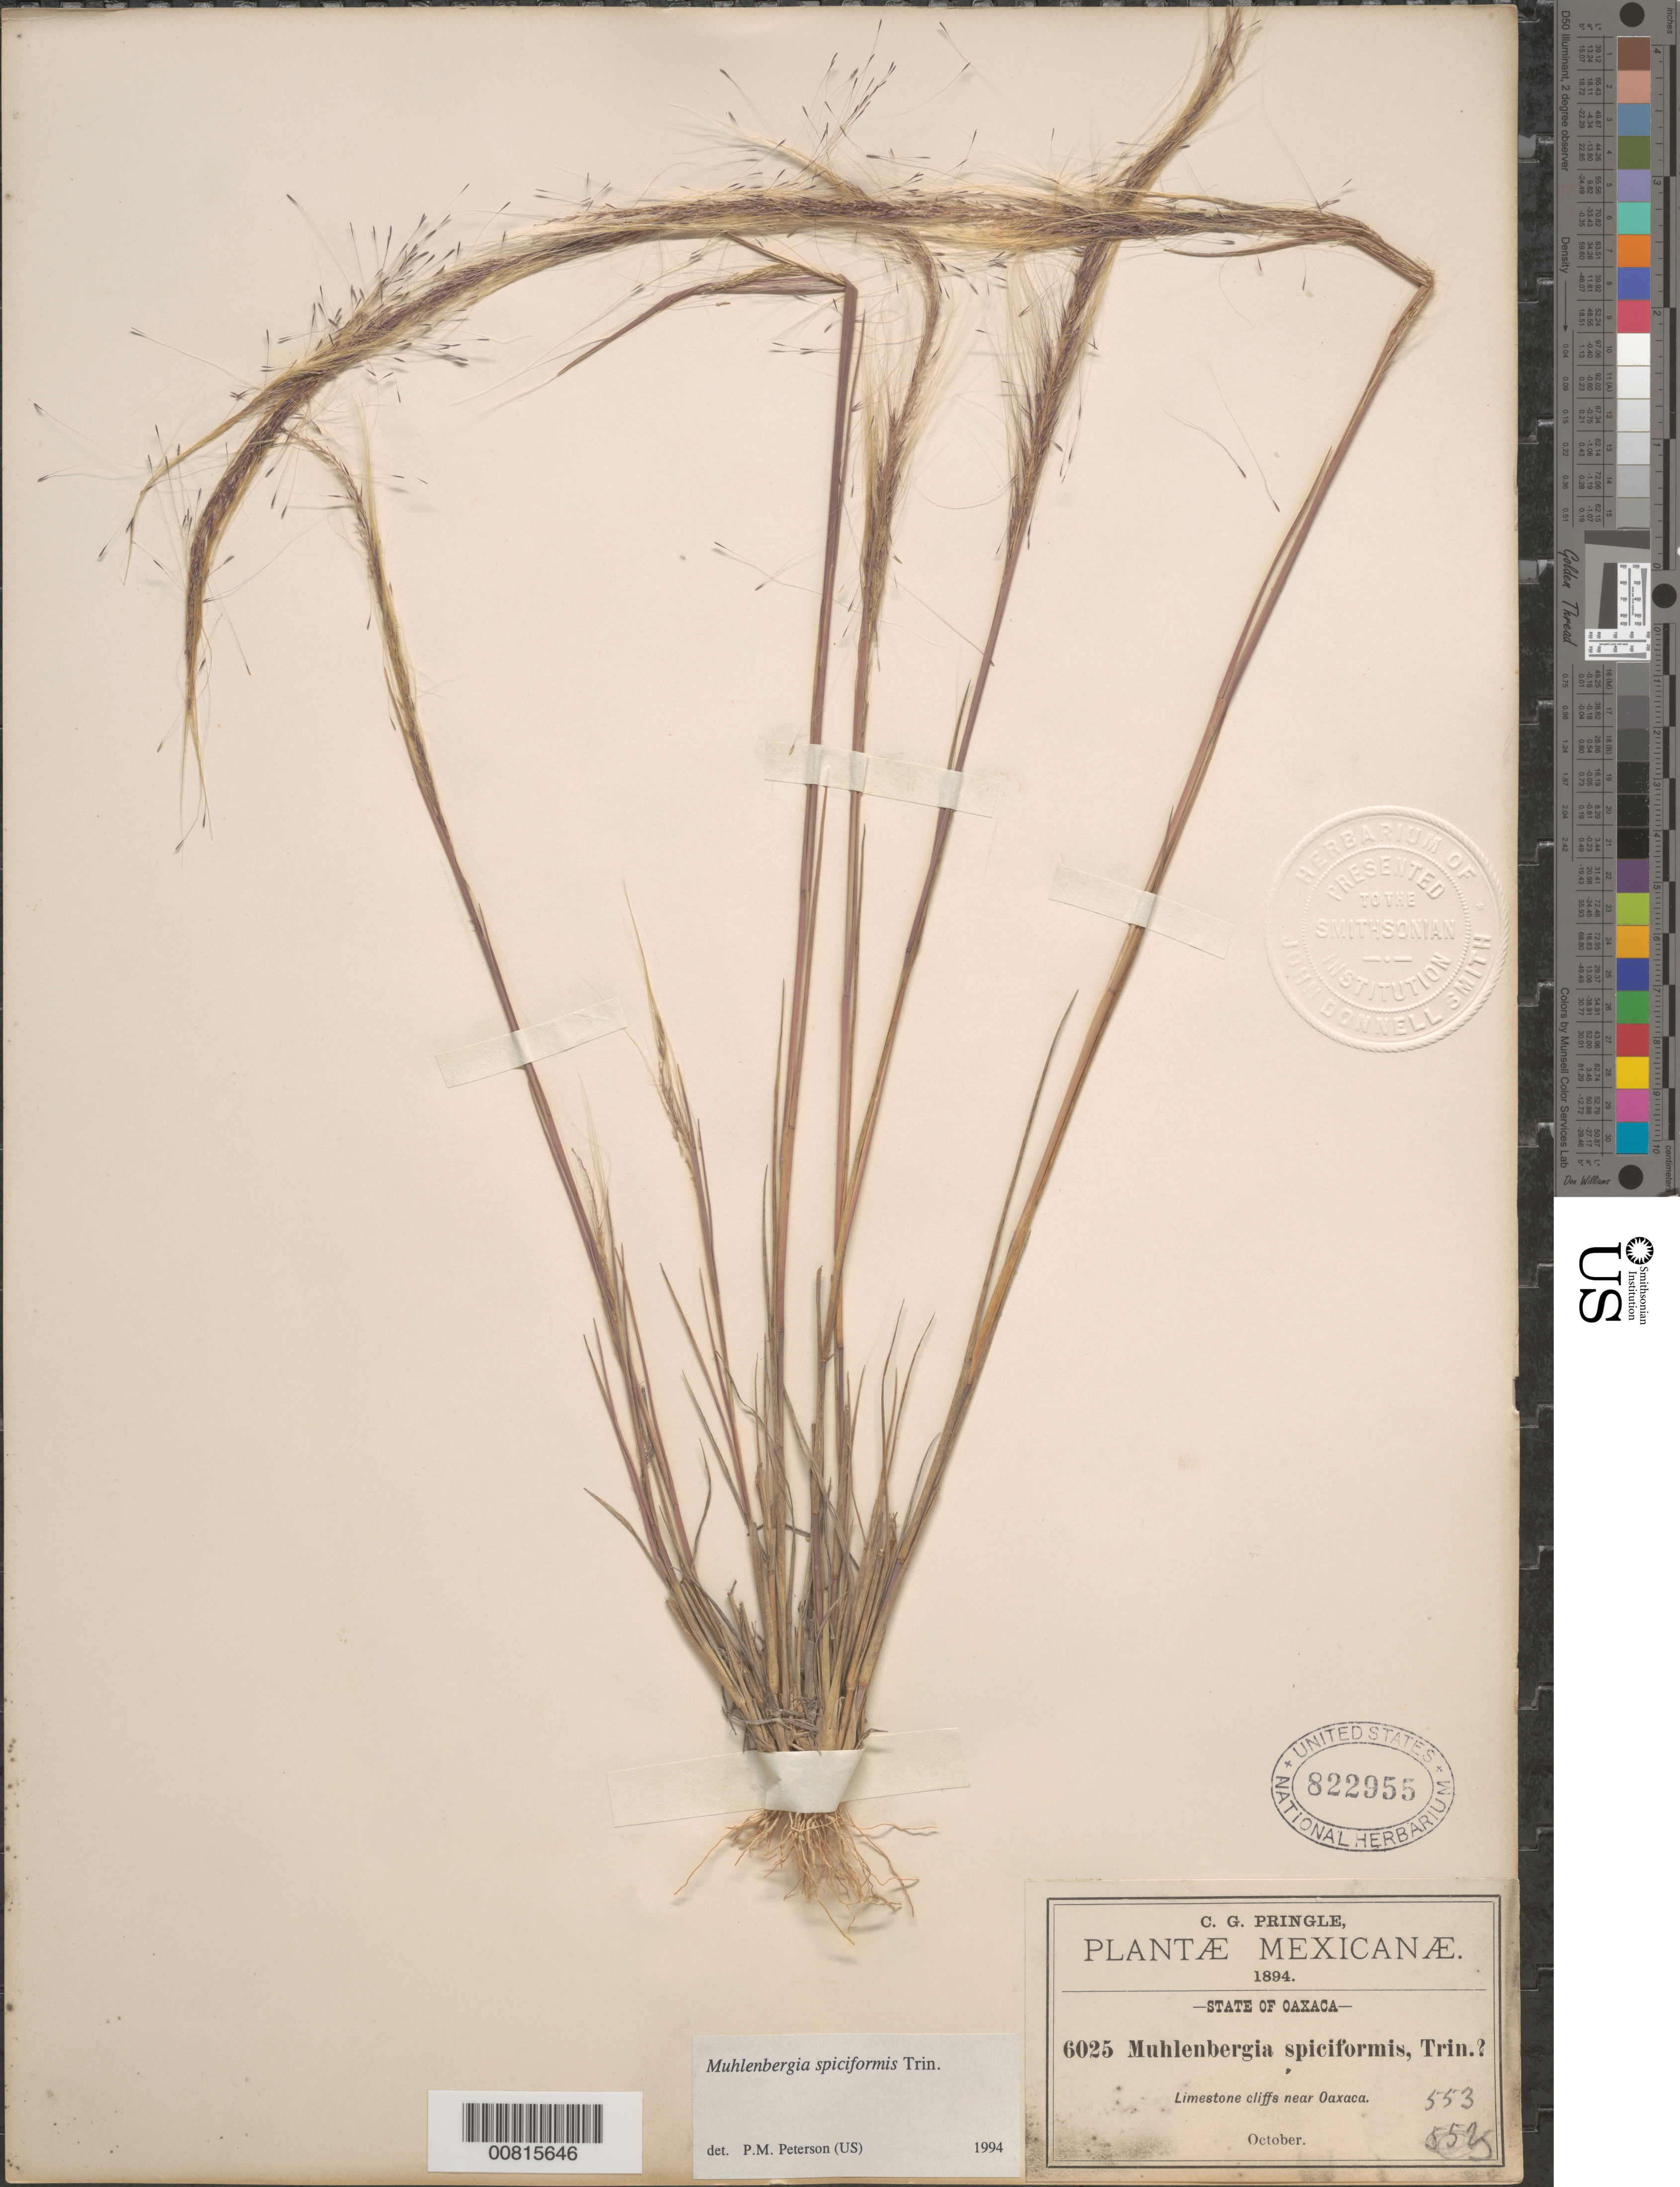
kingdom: Plantae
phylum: Tracheophyta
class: Liliopsida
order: Poales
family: Poaceae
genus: Muhlenbergia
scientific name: Muhlenbergia spiciformis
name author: Trin.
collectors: C. G. Pringle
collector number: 6025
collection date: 1894-10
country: Mexico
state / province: Oaxaca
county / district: Oaxaca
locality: Cliffs near Oaxaca, mpio. Oaxaca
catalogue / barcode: US 822955